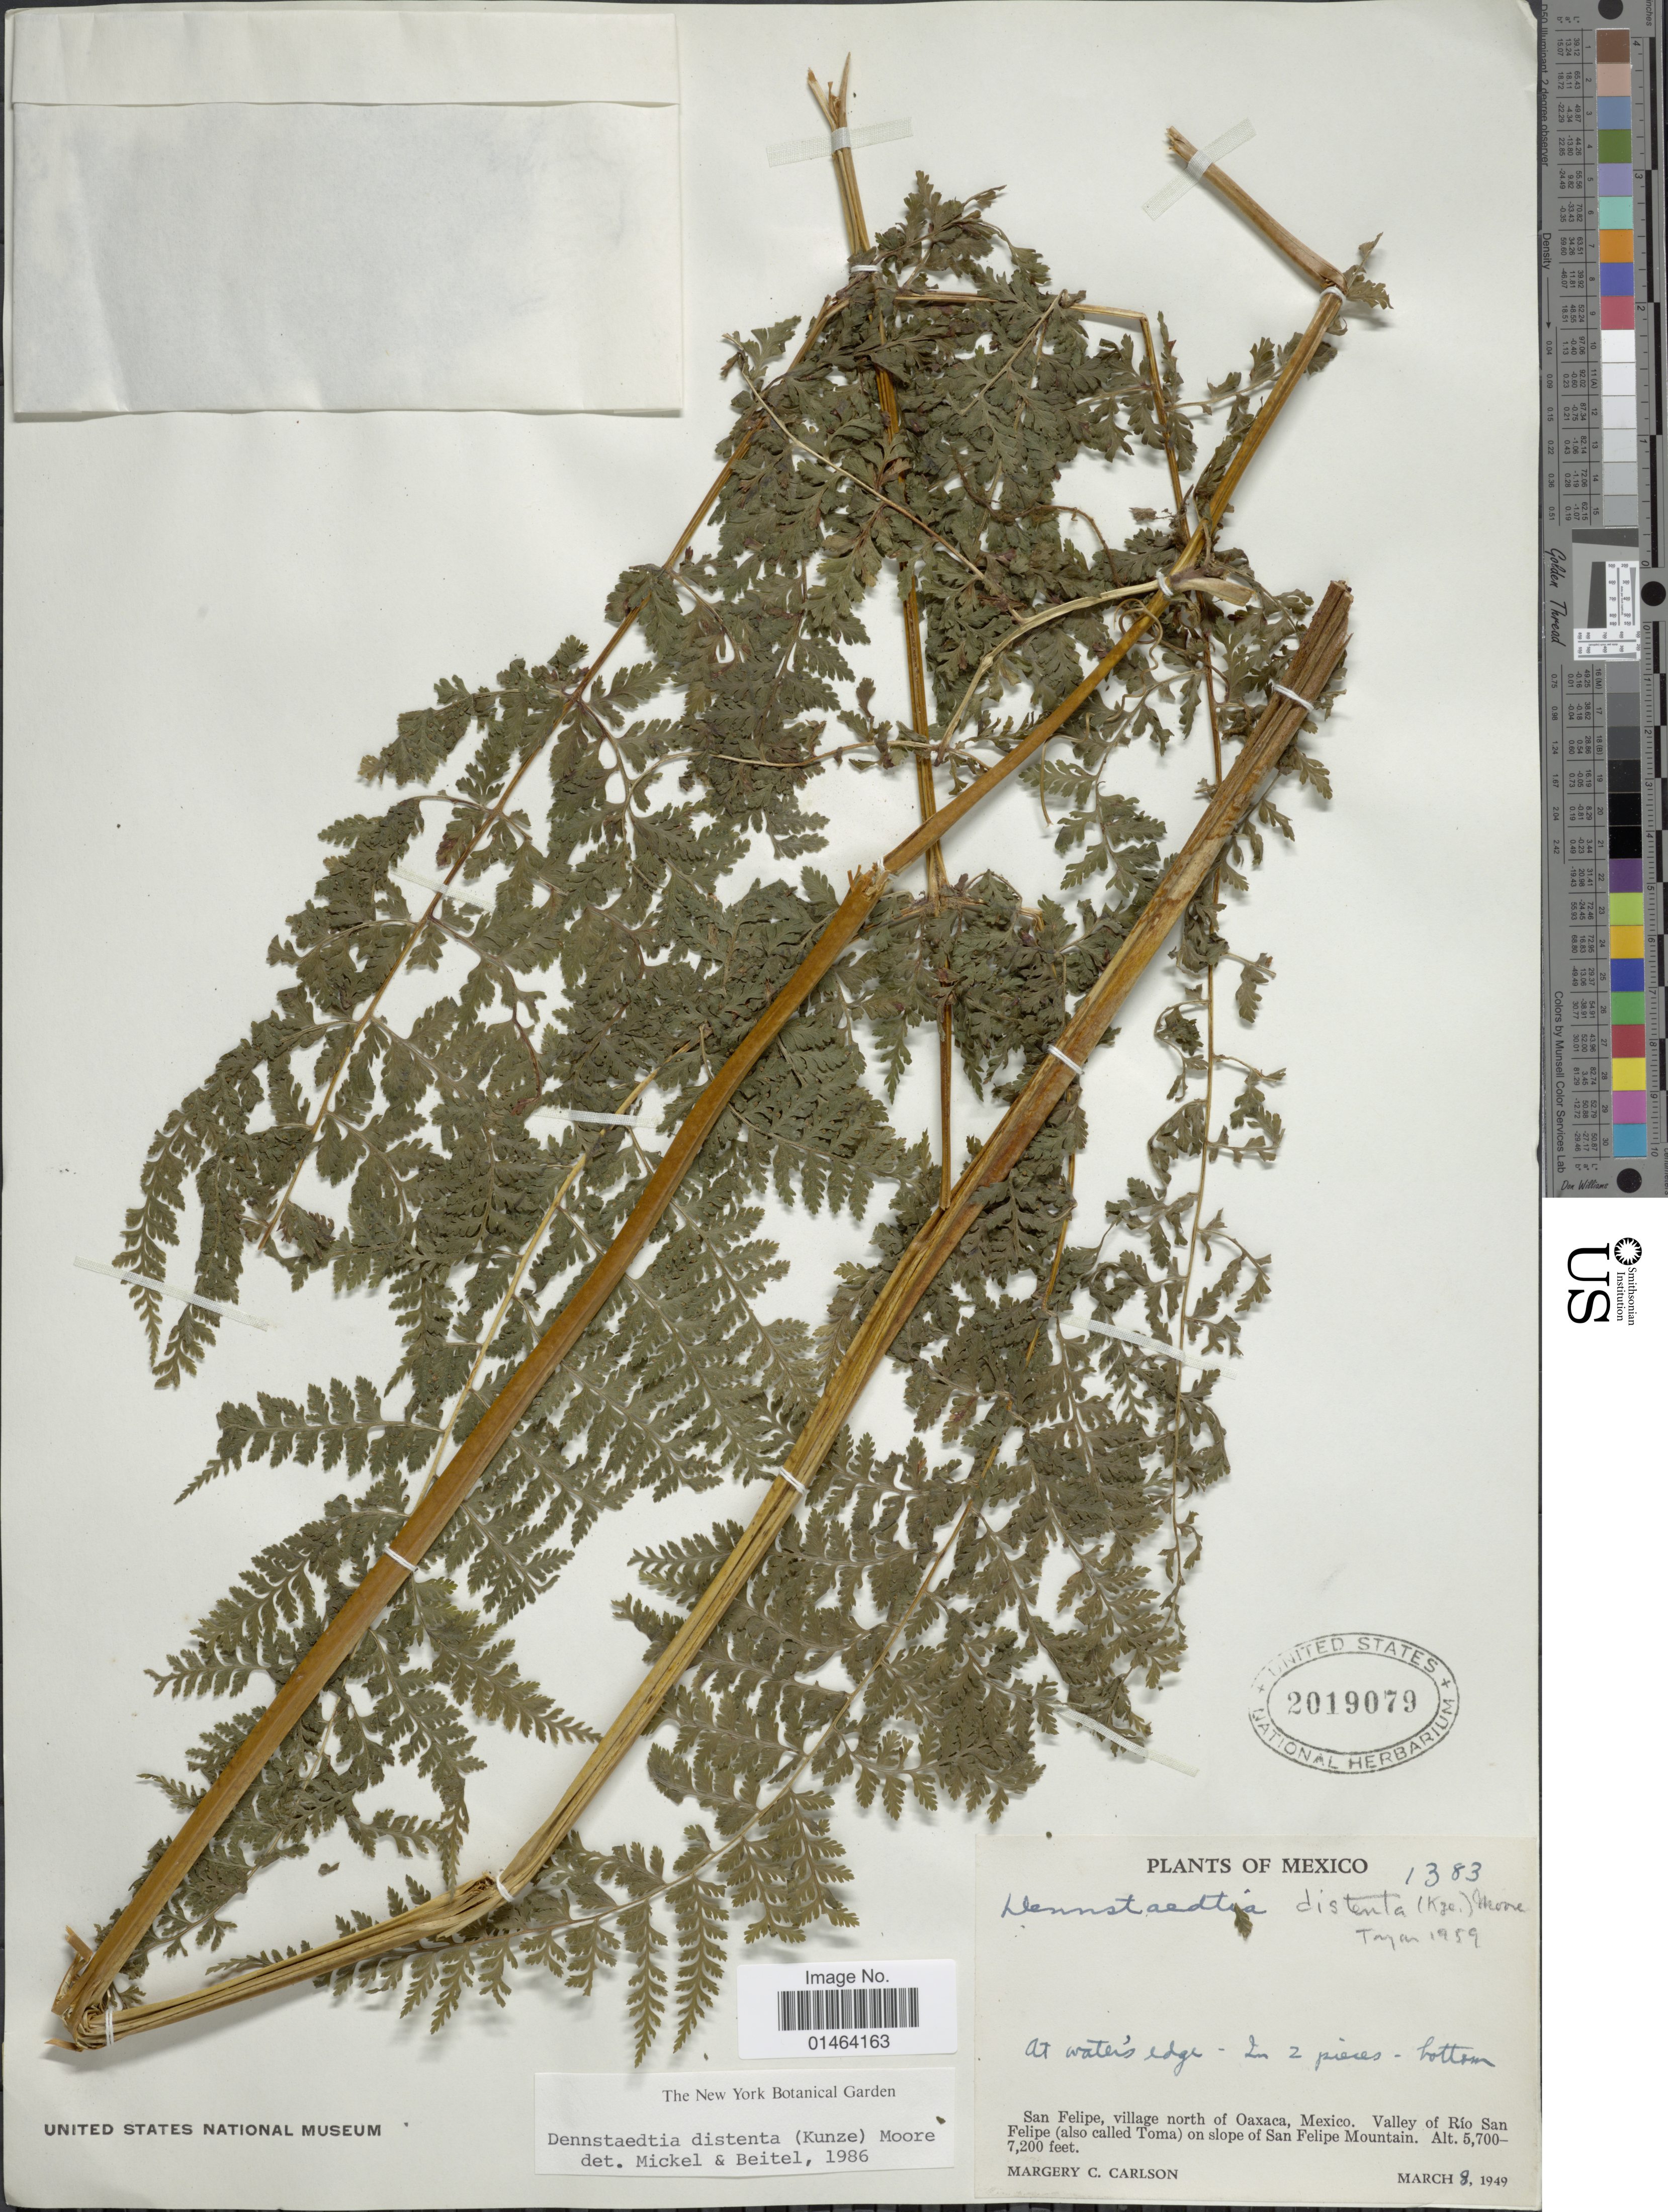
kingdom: Plantae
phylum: Tracheophyta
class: Polypodiopsida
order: Polypodiales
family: Dennstaedtiaceae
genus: Dennstaedtia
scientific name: Dennstaedtia distenta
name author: (Kunze) T. Moore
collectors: M. C. Carlson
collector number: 1383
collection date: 1949-03-08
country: Mexico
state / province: Oaxaca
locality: San Felipe, village north of Oaxaca. Valley of Río San Felipe (also called Toma) on slope of San Felipe Mountain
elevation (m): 1737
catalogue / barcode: US 2019079